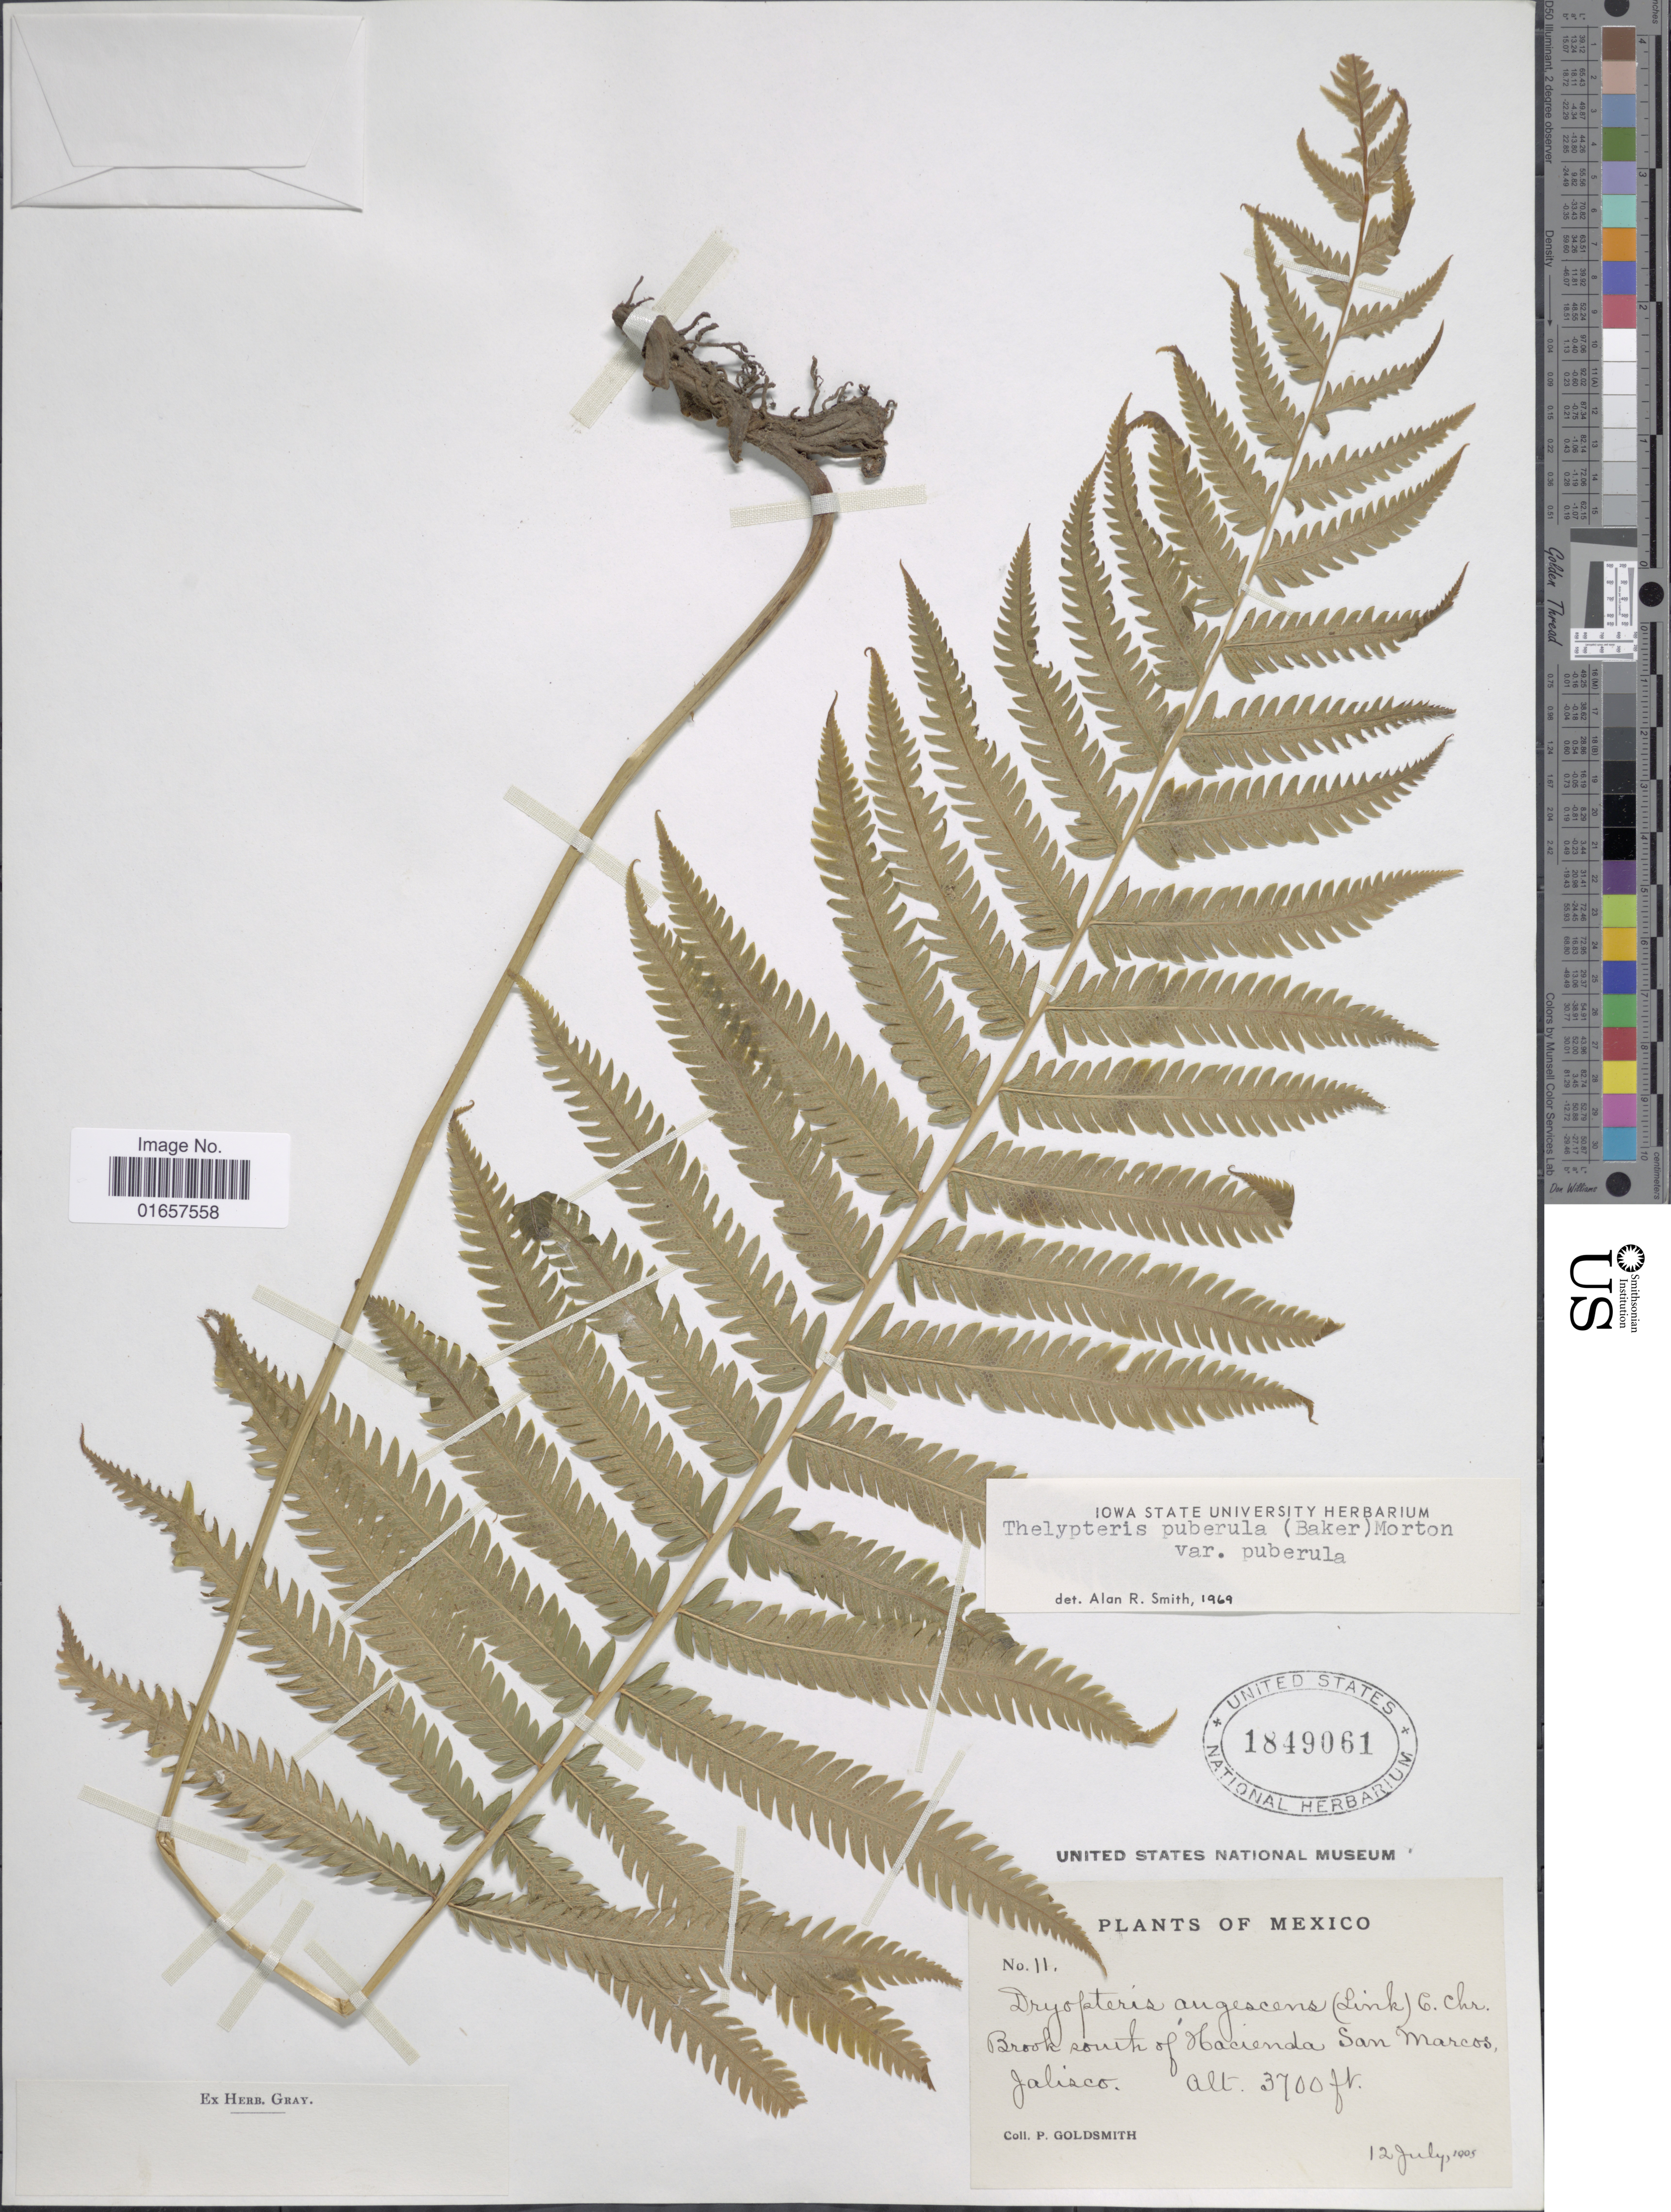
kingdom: Plantae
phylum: Tracheophyta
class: Polypodiopsida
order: Polypodiales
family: Thelypteridaceae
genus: Christella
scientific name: Christella puberula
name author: (Baker) Á. Löve & D. Löve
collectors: P. Goldsmith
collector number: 11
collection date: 1905-07-12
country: Mexico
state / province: Jalisco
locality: Mexico, Brook south of Hacienda San Marcos.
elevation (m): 1128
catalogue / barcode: US 1849061